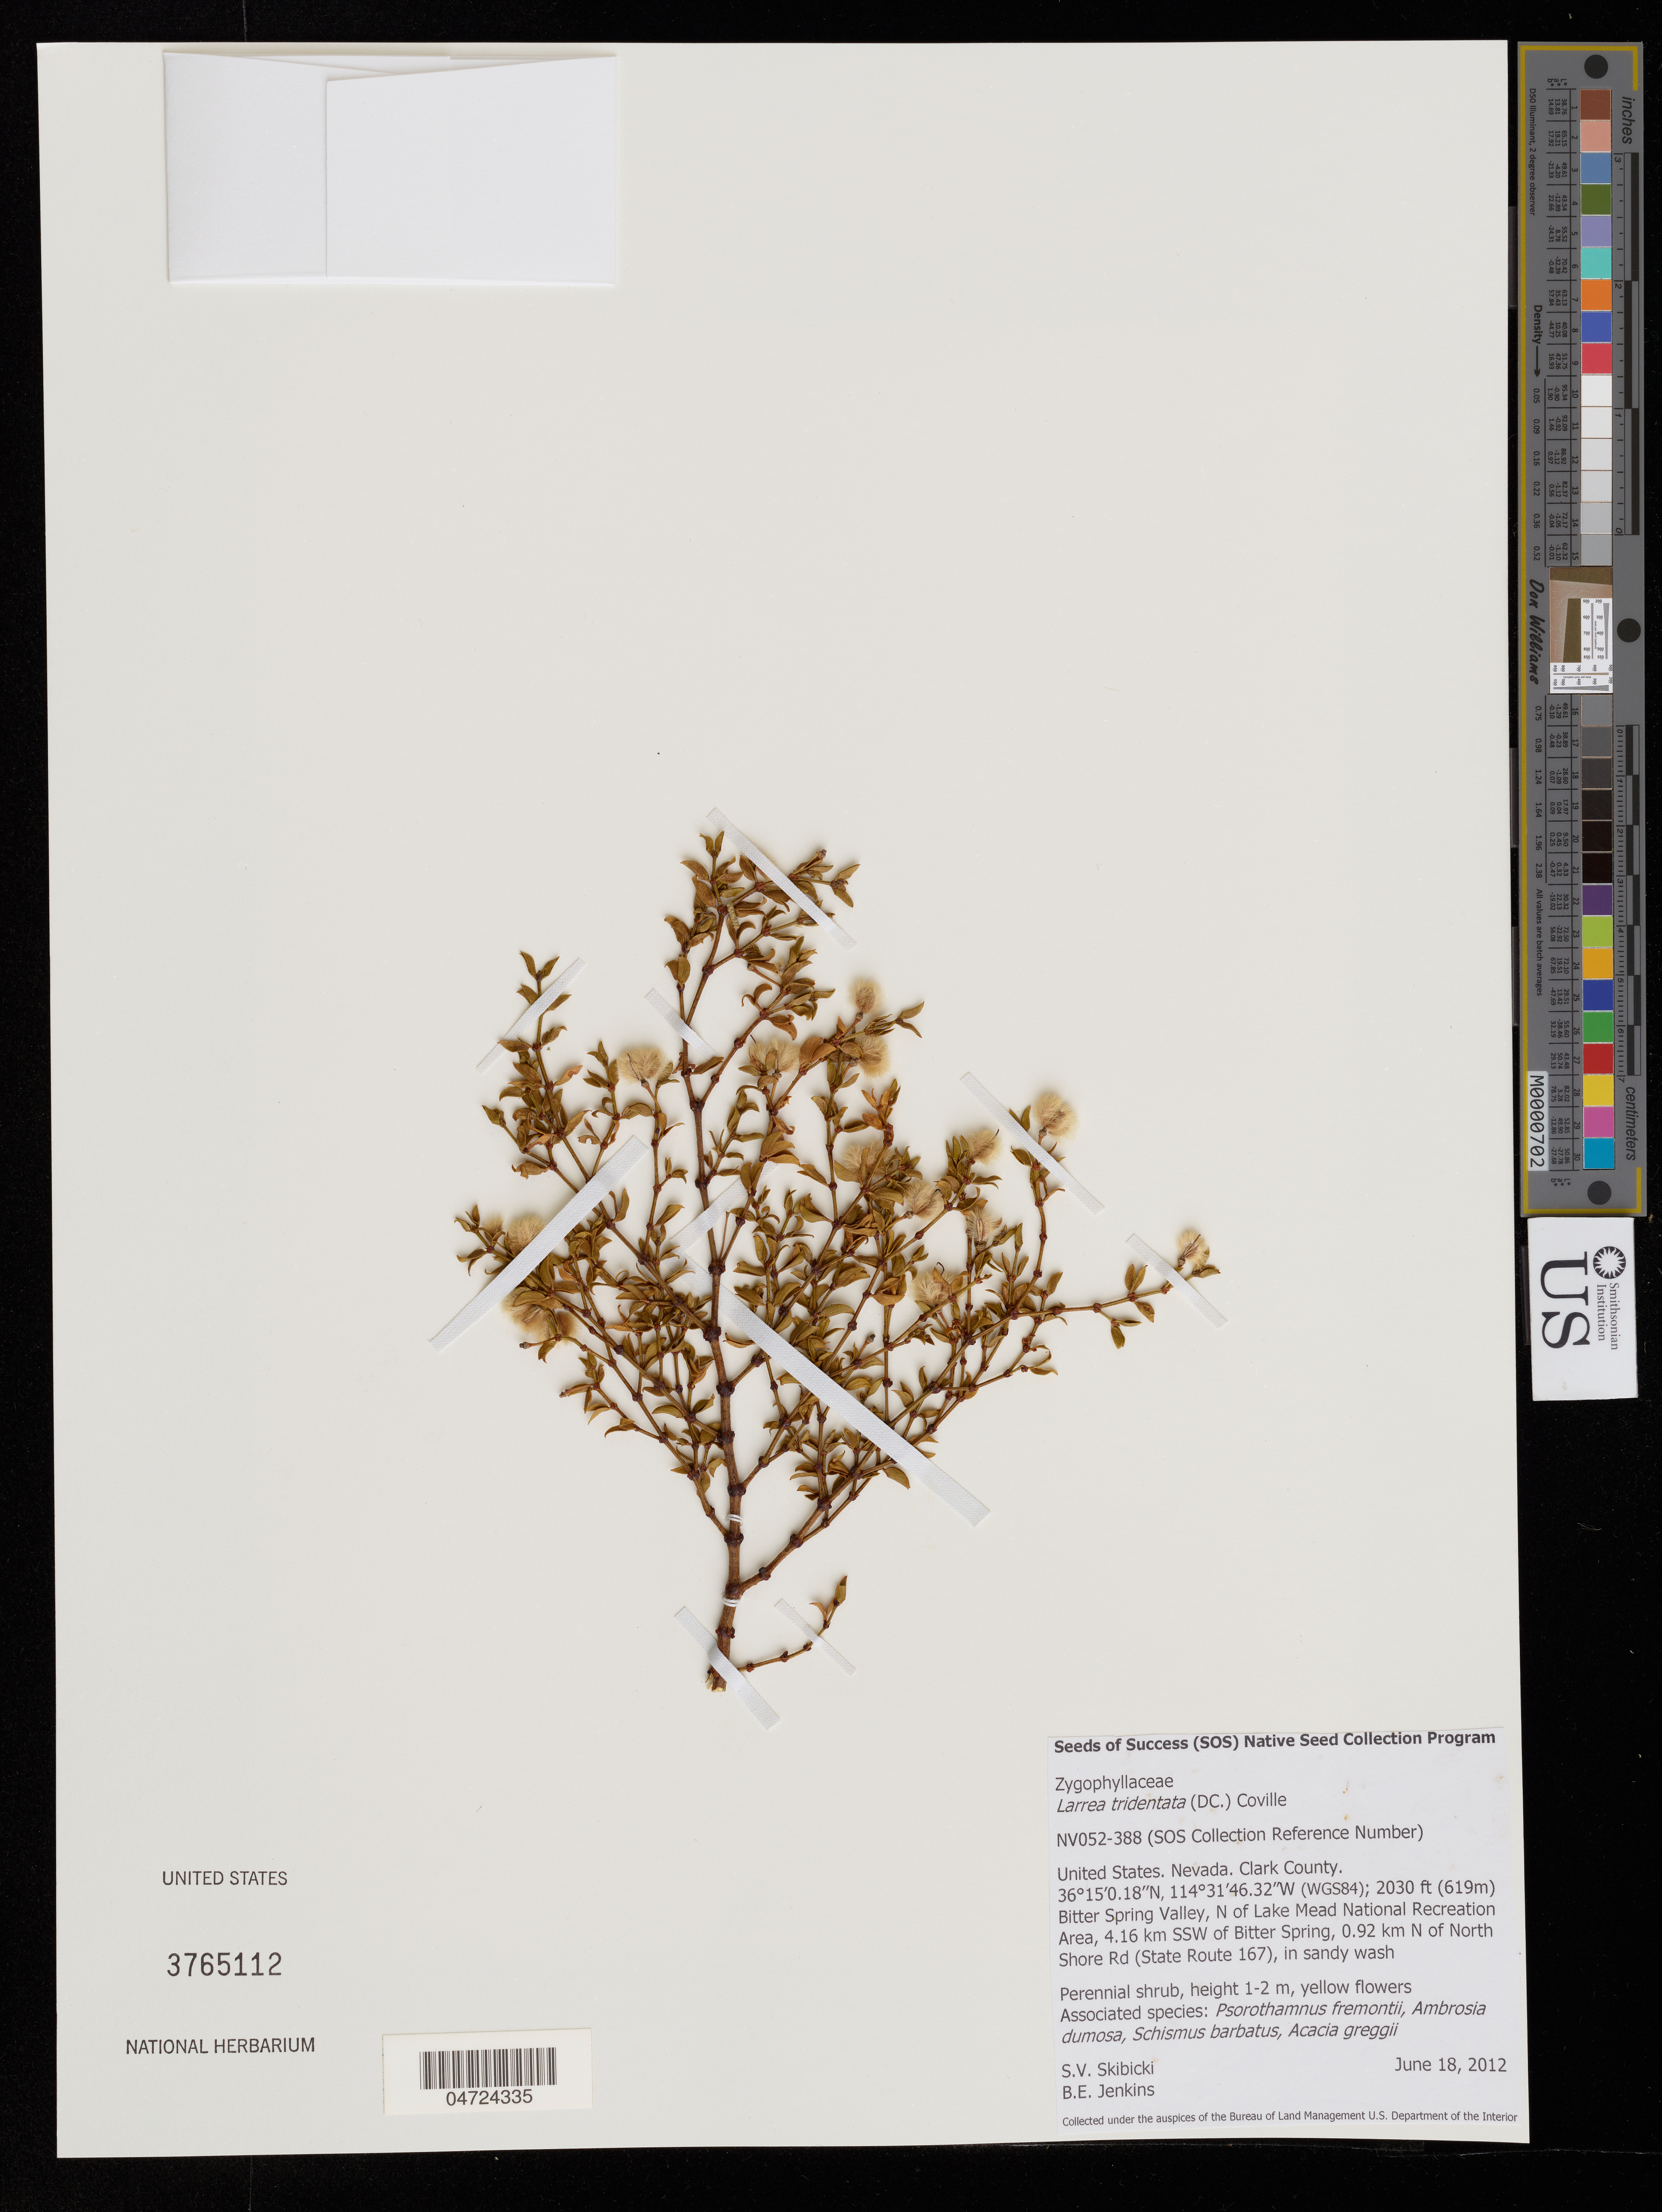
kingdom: Plantae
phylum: Tracheophyta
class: Magnoliopsida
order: Zygophyllales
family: Zygophyllaceae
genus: Larrea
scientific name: Larrea tridentata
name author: (Sessé & Moc. ex DC.) Coville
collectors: S. Skibicki & B. Jenkins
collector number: NV052-388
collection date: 2012-06-18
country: United States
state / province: Nevada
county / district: Clark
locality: Clark County. Bitter Spring Valley, N of Lake Mead National Recreation Area, 4.16 km SSW of Bitter Spring, 0.92 km N of North Shore Rd (State Route 167), in sandy wash.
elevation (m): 619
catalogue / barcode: US 3765112